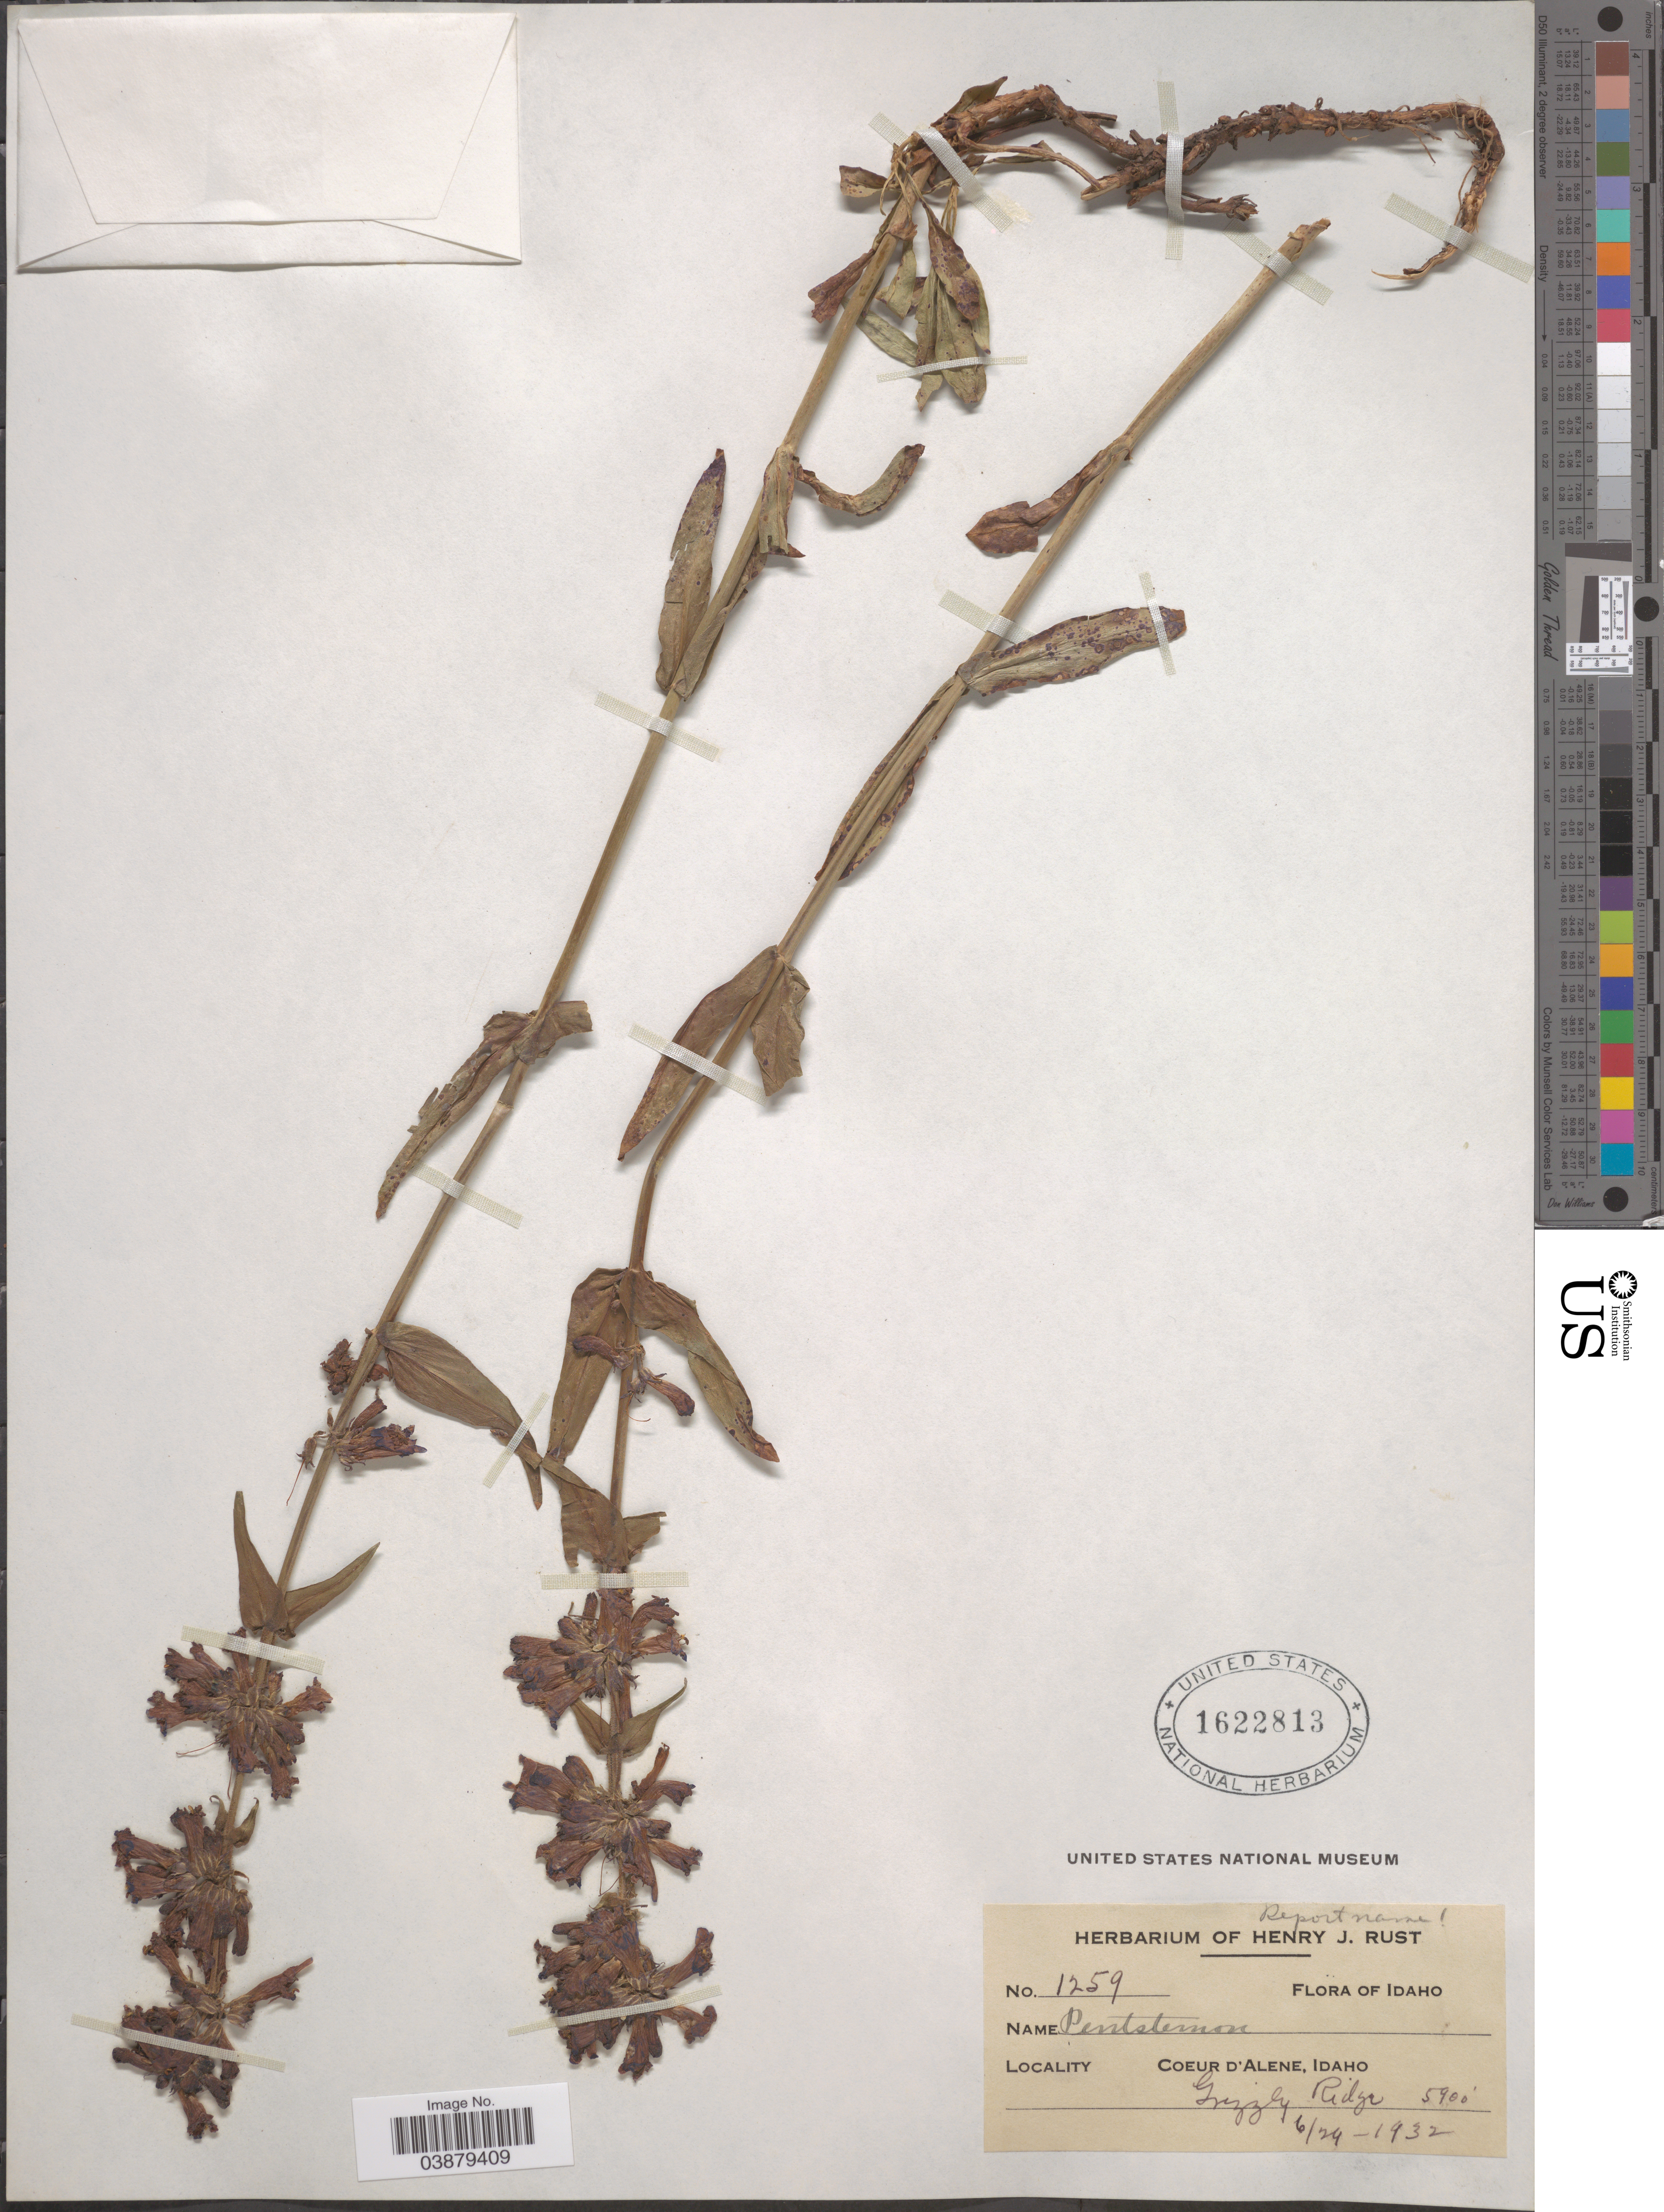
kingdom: Plantae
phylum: Tracheophyta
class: Magnoliopsida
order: Lamiales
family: Plantaginaceae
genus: Penstemon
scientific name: Penstemon sp.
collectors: ex herb. Henry J. Rust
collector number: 1259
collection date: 1932-06-24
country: United States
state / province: Idaho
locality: Coeur d'Alene. Grizzly Ridge.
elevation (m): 1798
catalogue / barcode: US 1622813